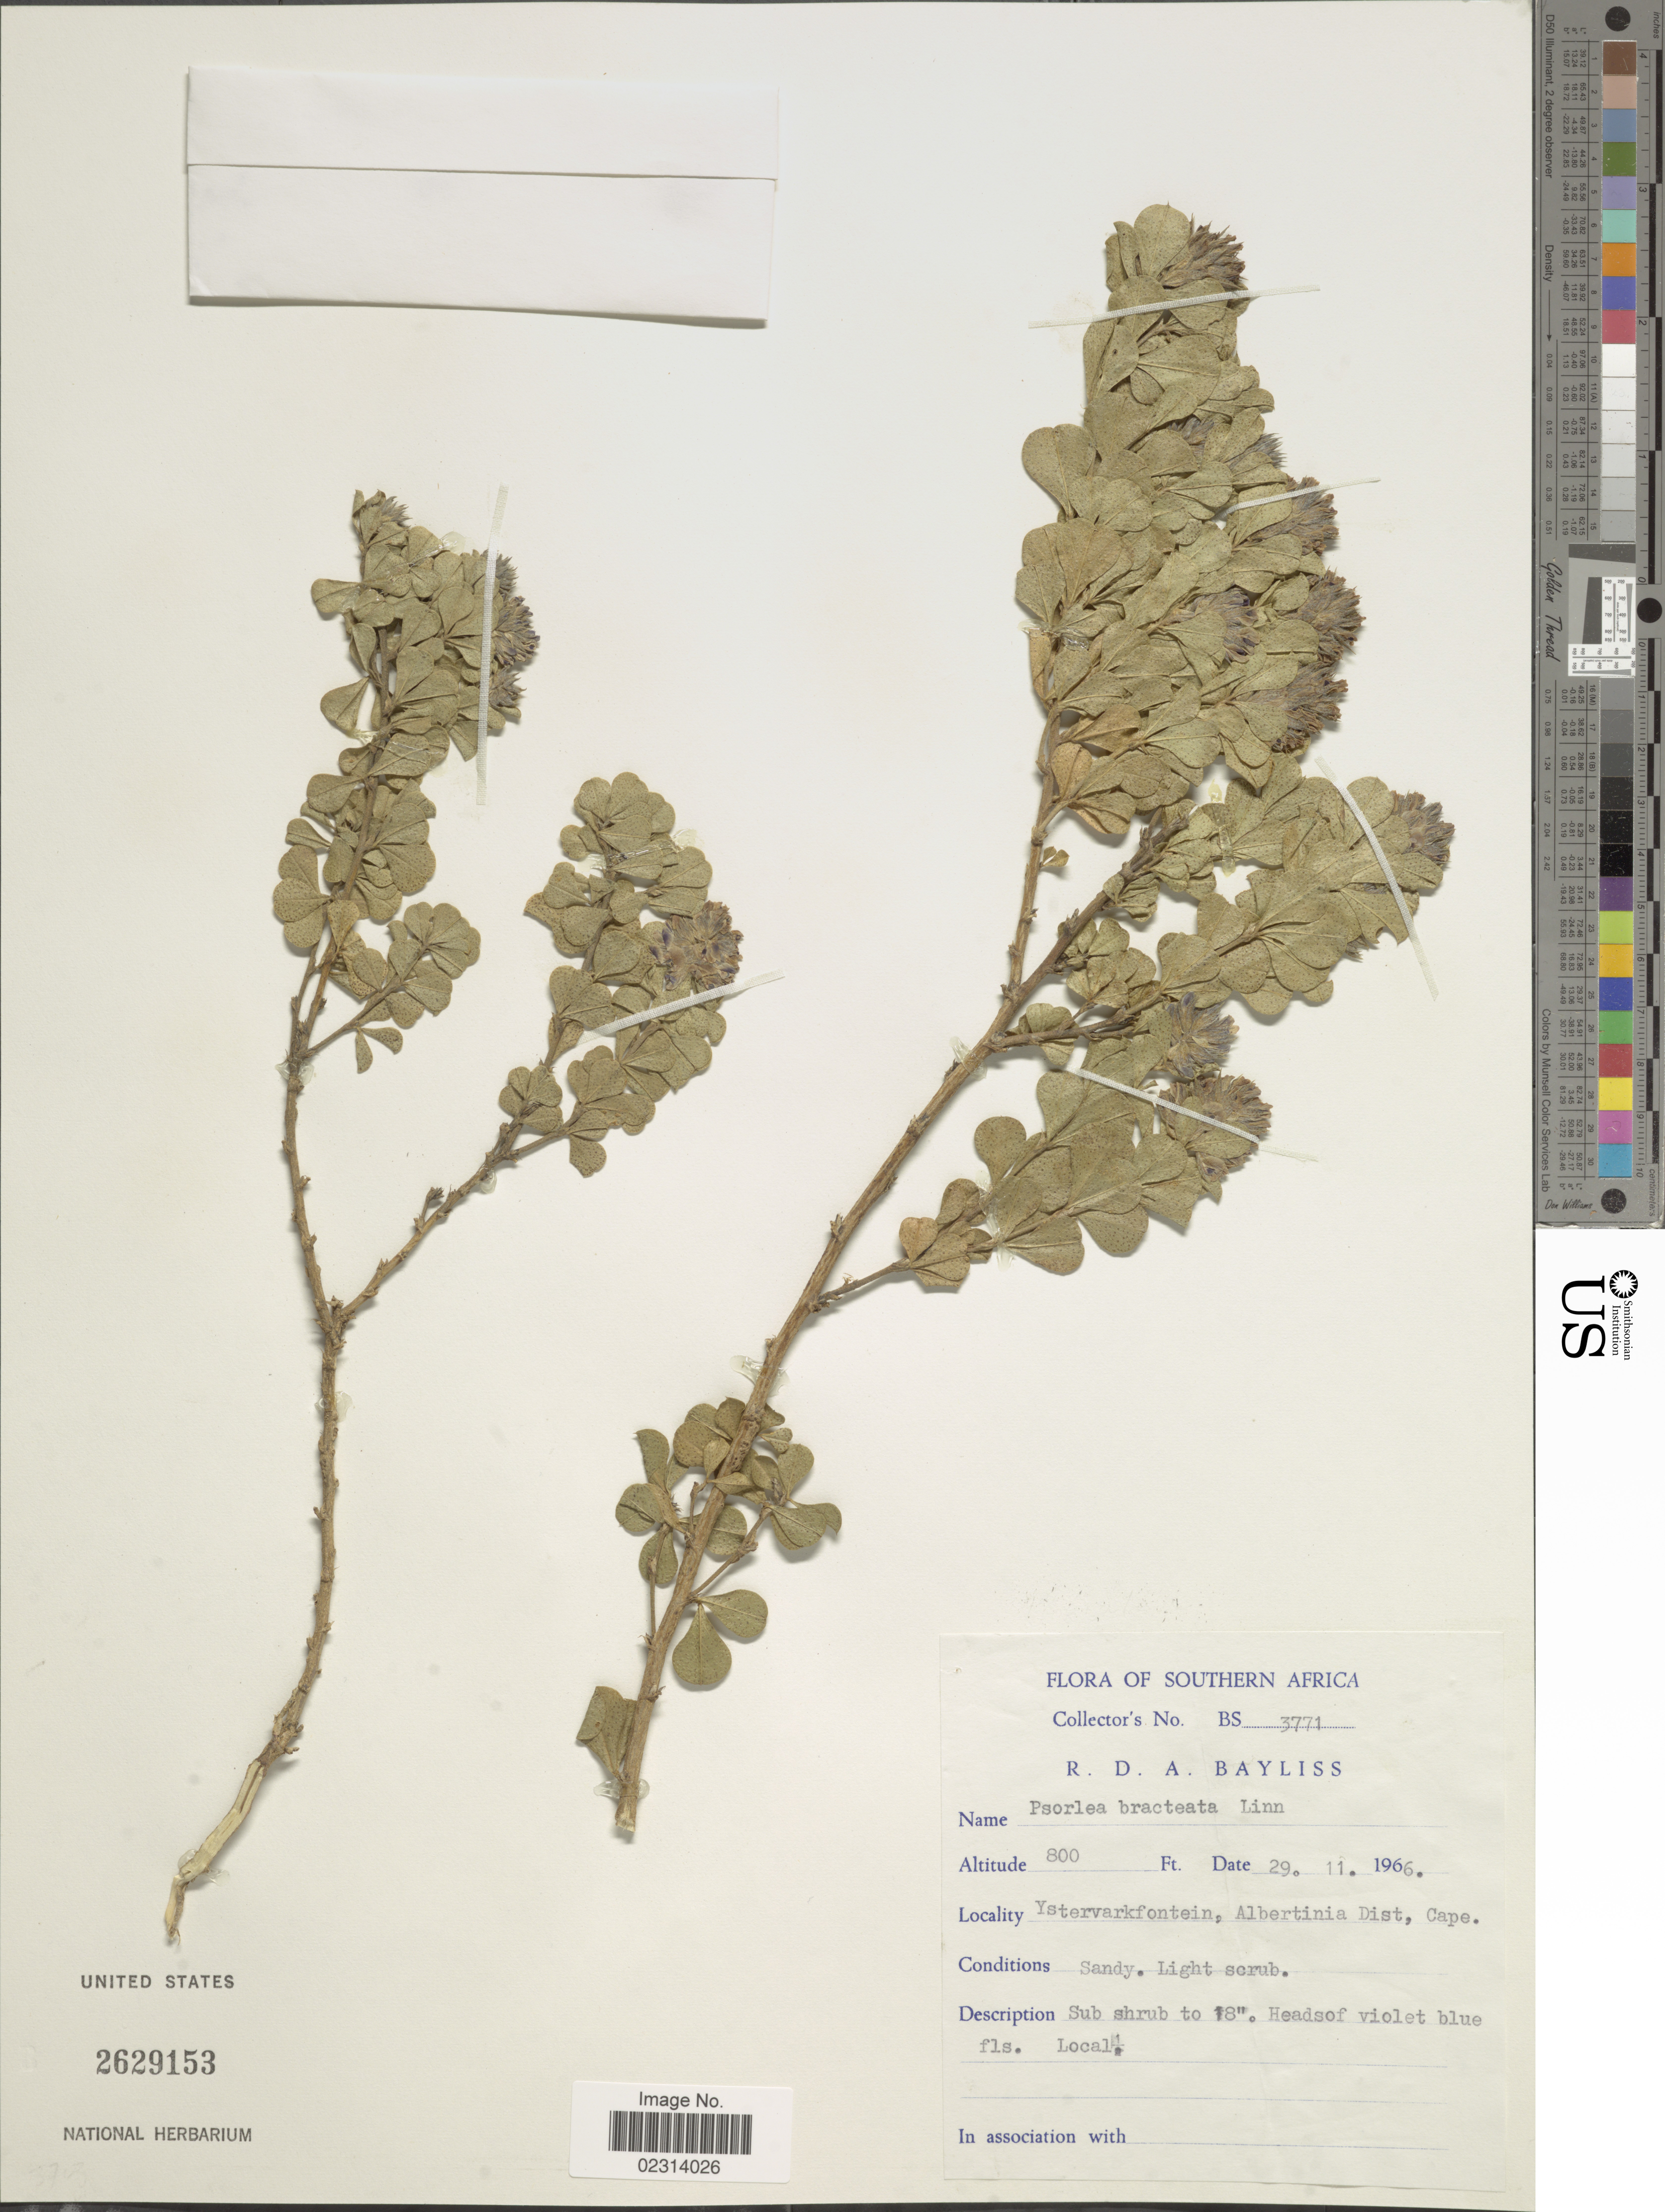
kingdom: Plantae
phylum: Tracheophyta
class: Magnoliopsida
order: Fabales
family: Fabaceae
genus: Otholobium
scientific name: Otholobium bracteolatum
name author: (Eckl. & Zeyh.) C.H. Stirt.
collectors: R. Bayliss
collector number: BS 3771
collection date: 1966-11-29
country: South Africa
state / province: Western Cape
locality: Southern Cape, Ystervarkfontein, Albertina Dist,. Cape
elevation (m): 274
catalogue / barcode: US 2629153